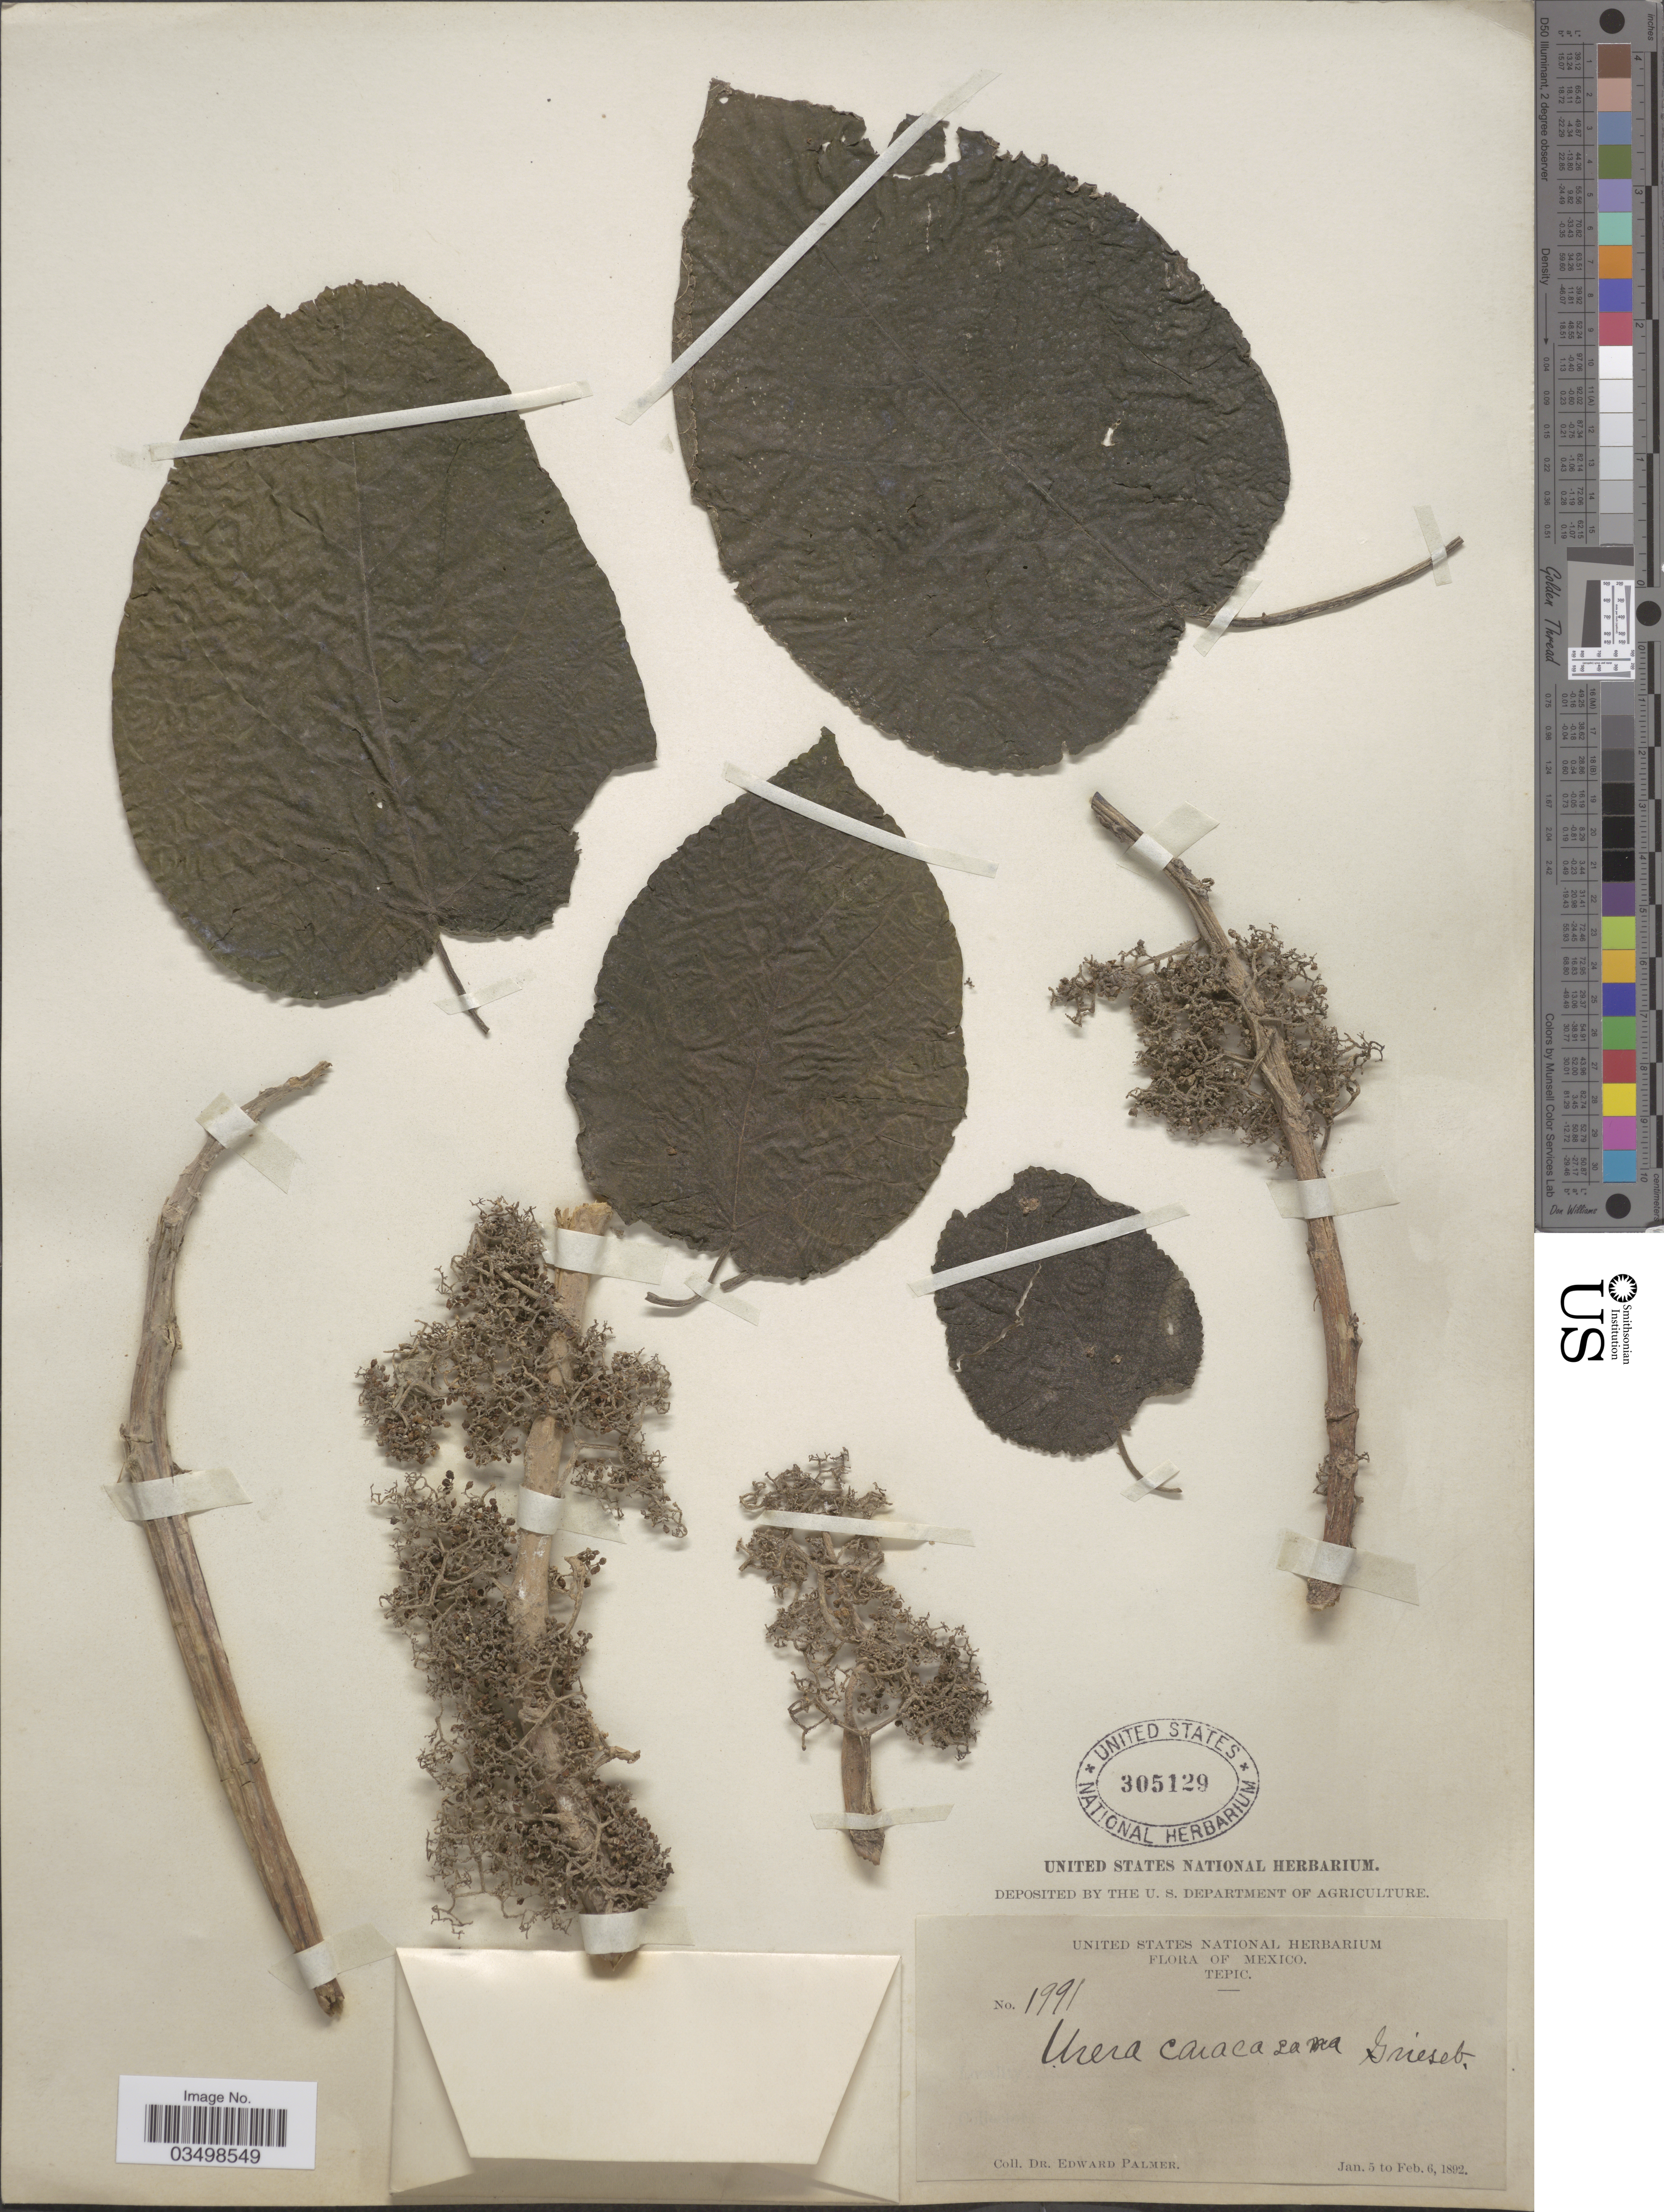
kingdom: Plantae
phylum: Tracheophyta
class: Magnoliopsida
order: Rosales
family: Urticaceae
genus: Urera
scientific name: Urera caracasana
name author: (Jacq.) Gaudich. ex Griseb.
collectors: E. Palmer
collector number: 1991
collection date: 1892-01-05/1892-02-06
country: Mexico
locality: Tepic.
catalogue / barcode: US 305129